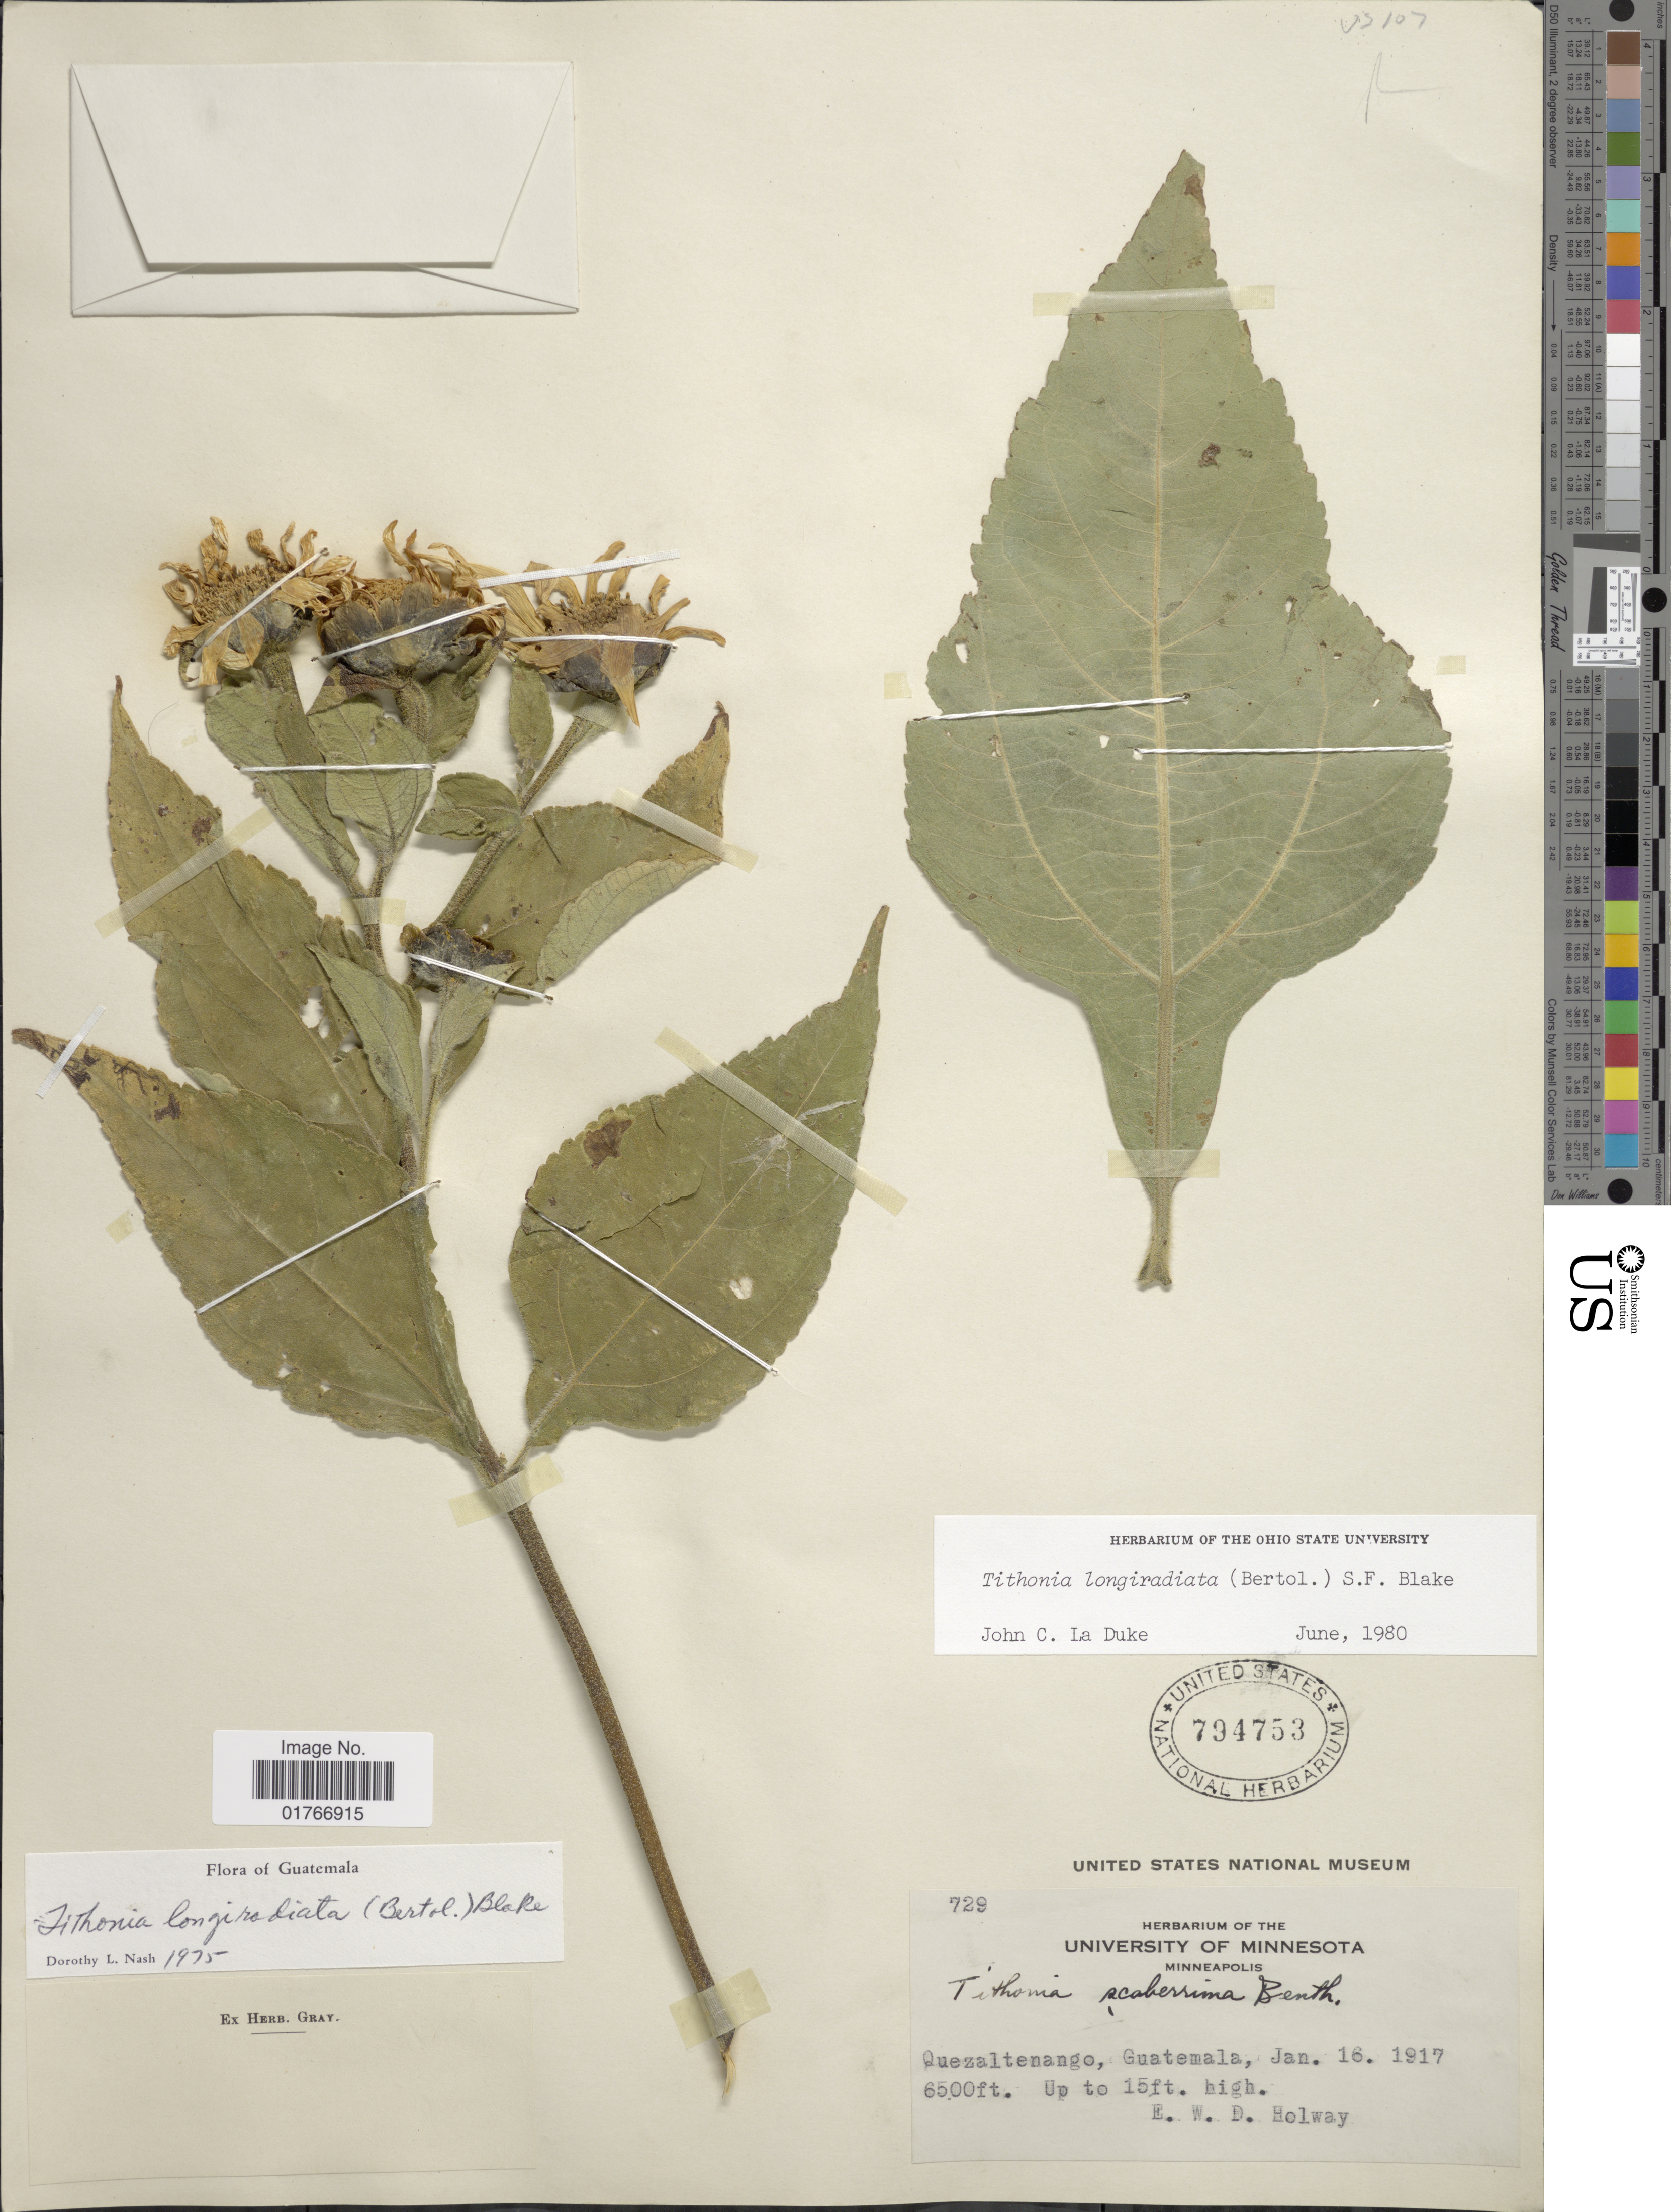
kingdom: Plantae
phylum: Tracheophyta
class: Magnoliopsida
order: Asterales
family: Asteraceae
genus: Tithonia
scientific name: Tithonia longiradiata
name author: (Bertol.) S.F. Blake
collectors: E. W. D. Holway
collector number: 729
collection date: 1917-01-16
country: Guatemala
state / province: Quetzaltenango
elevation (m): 1981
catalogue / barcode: US 794753